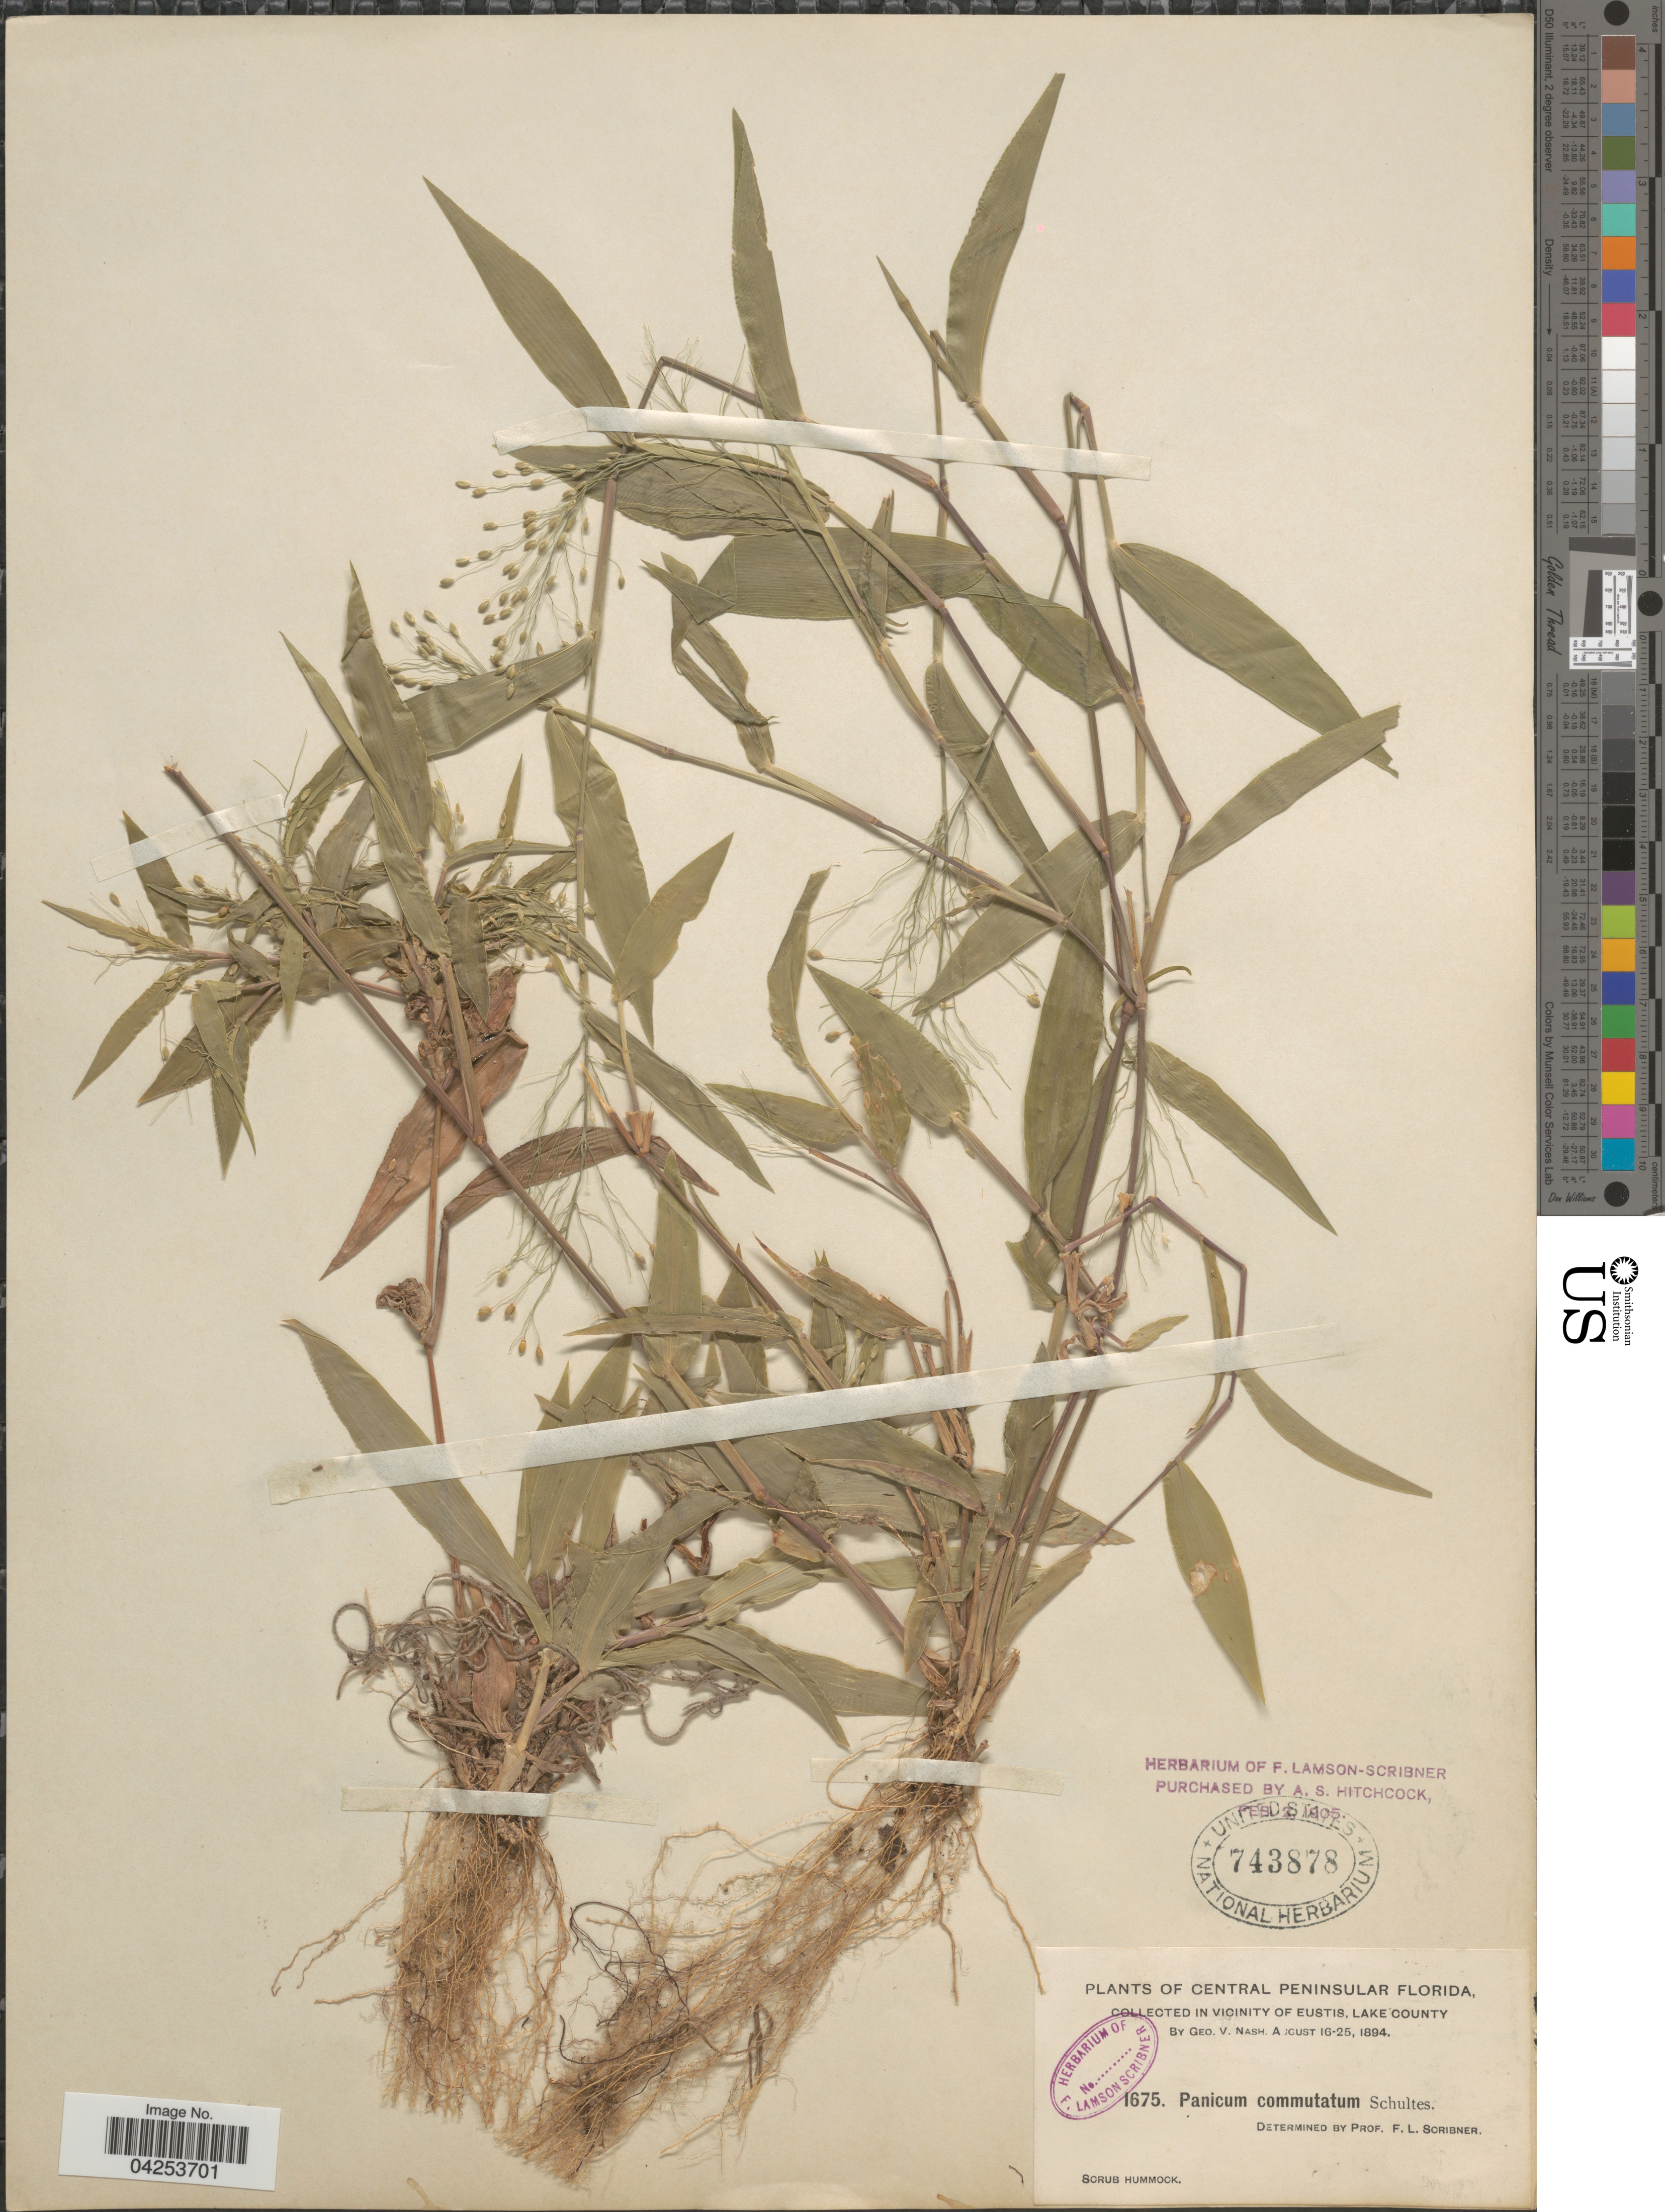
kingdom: Plantae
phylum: Tracheophyta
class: Liliopsida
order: Poales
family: Poaceae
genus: Dichanthelium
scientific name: Dichanthelium commutatum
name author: (Schult.) Gould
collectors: G. V. Nash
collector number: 1675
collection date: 1894-08-16/1894-08-25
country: United States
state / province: Florida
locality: Central Peninsular Florida. In vicinity of Eustis, Lake County.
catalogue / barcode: US 743878